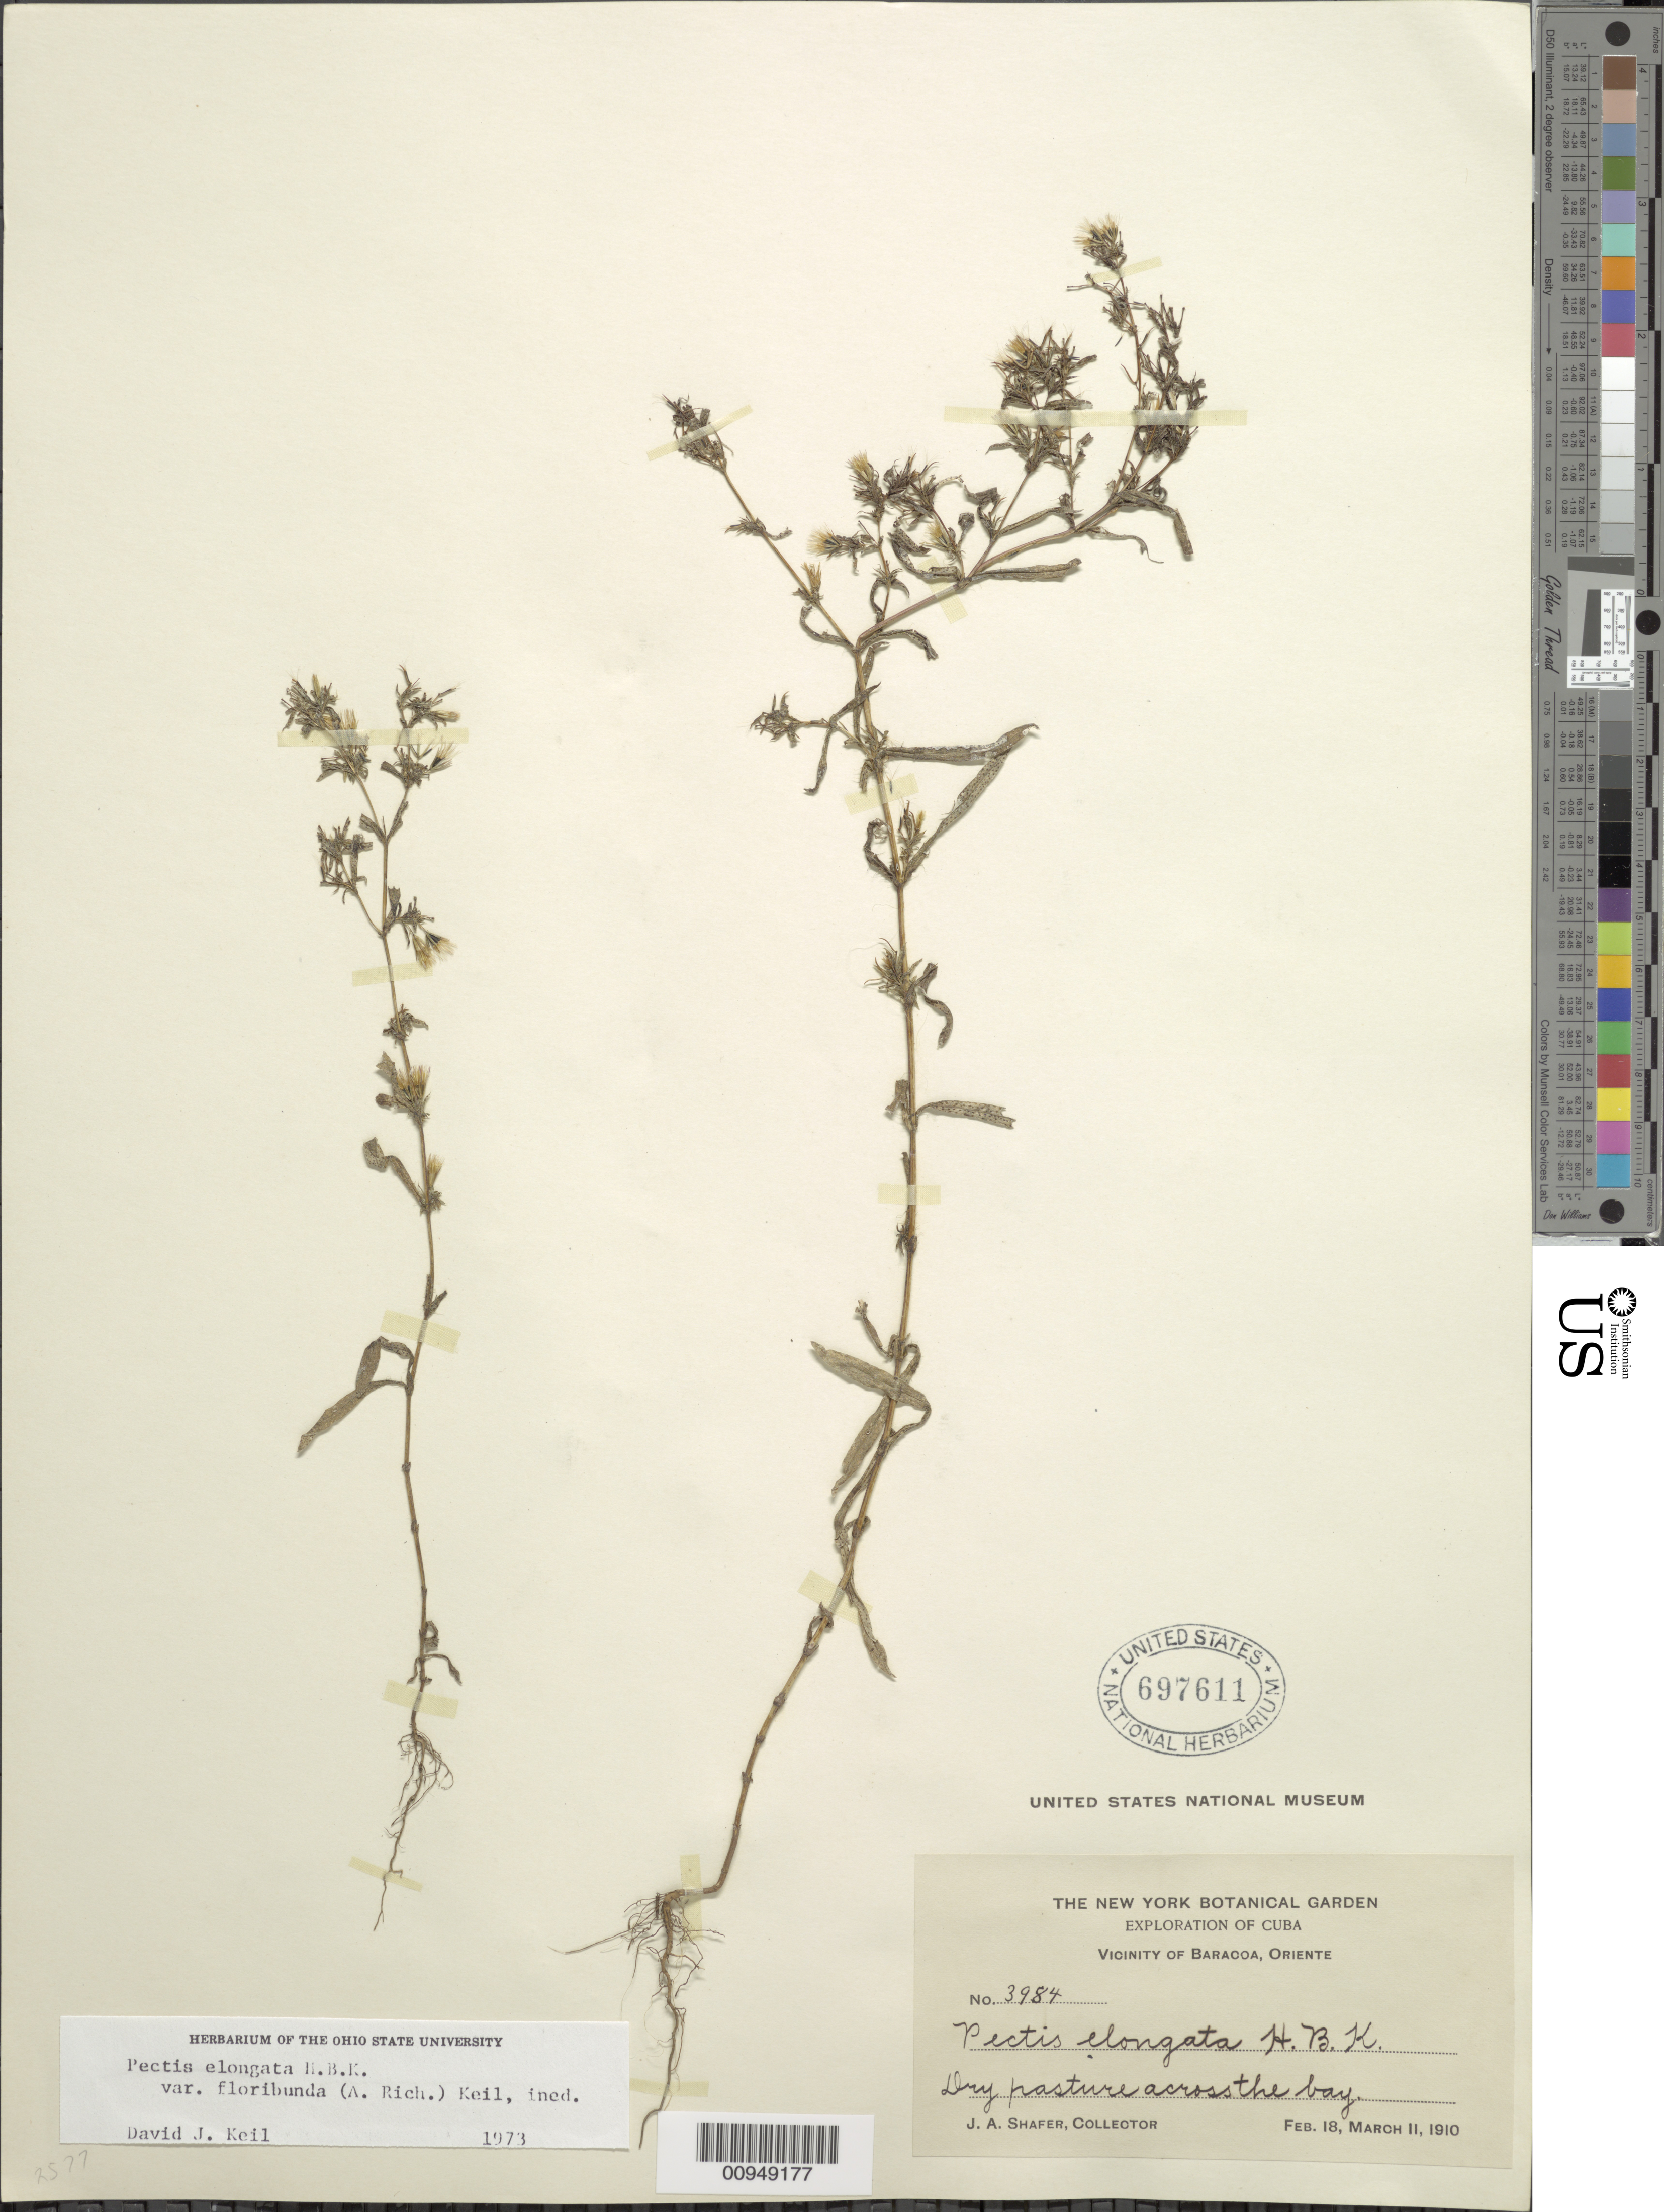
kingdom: Plantae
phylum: Tracheophyta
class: Magnoliopsida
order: Asterales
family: Asteraceae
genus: Pectis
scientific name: Pectis elongata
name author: Kunth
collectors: J. A. Shafer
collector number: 3984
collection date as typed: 18 Feb 1910 to 11 Mar 1910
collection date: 1910-02-18/1910-03-11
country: Cuba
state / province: Guantanamo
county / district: Dry forest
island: Cuba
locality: Vicinity of Baracoa, pasture across the bay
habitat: Dry pasture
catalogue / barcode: US 697611